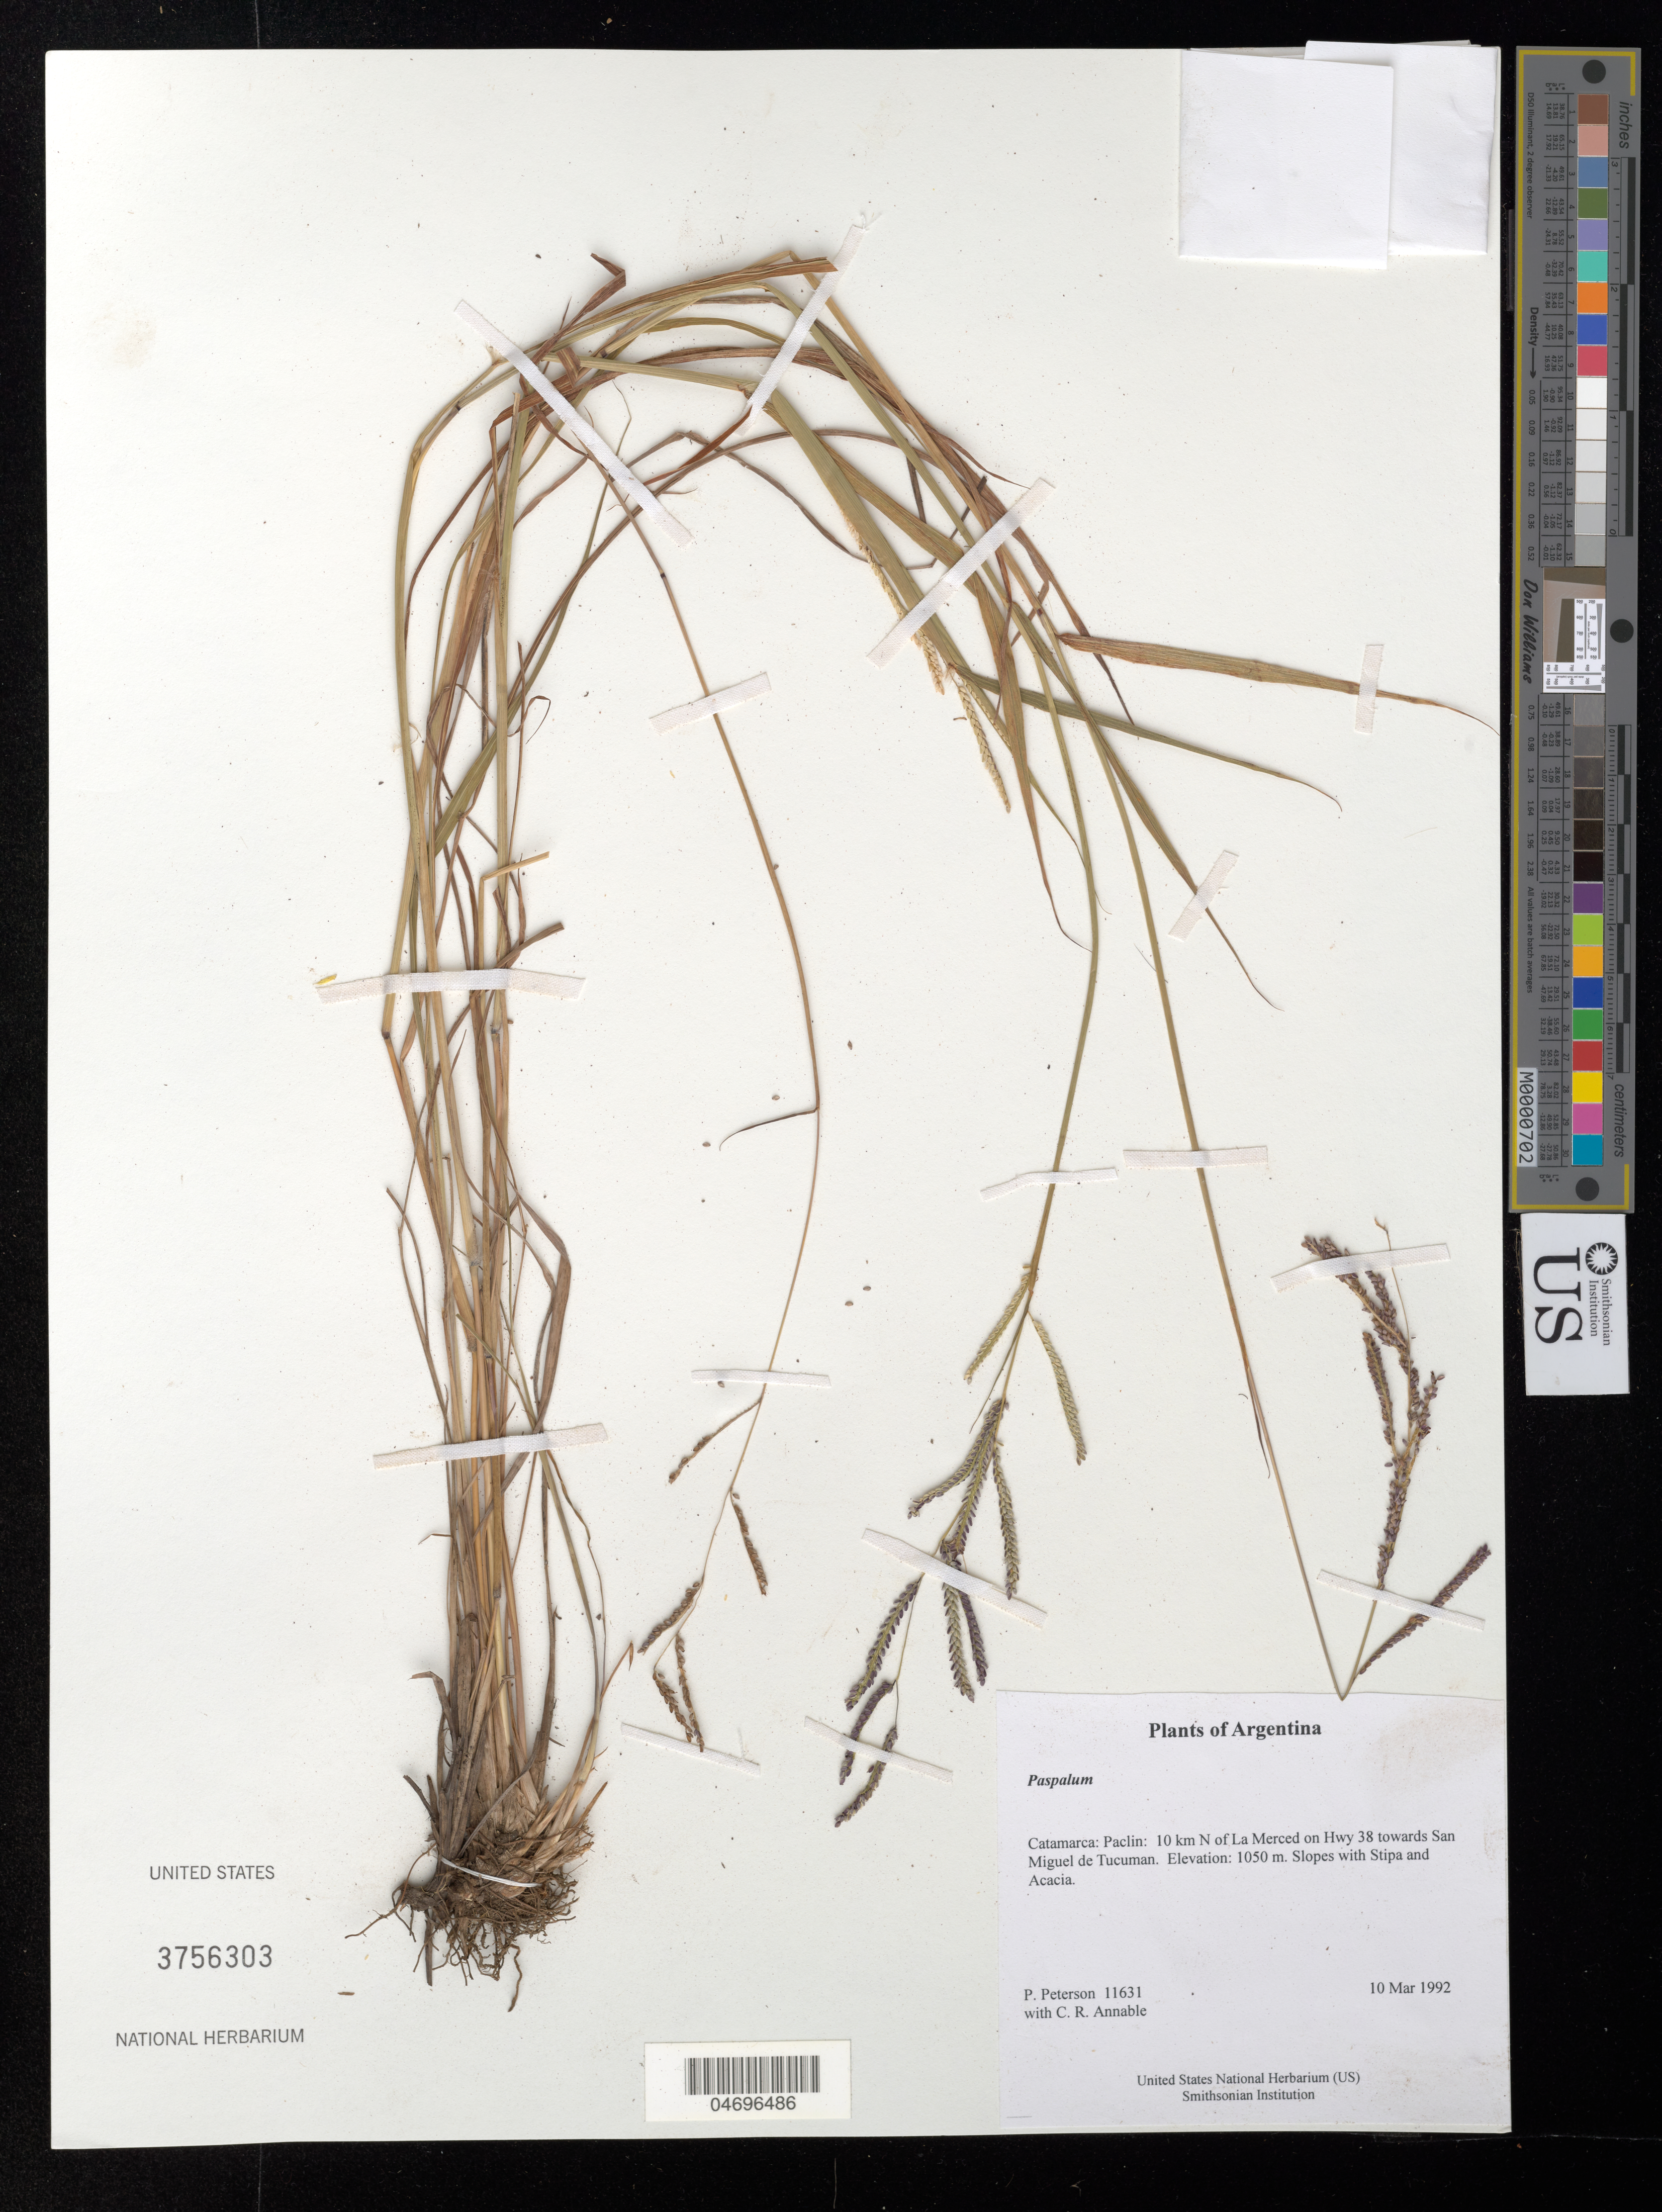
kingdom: Plantae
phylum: Tracheophyta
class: Liliopsida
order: Poales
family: Poaceae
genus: Paspalum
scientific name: Paspalum sp.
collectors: P. M. Peterson & C. R. Annable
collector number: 11631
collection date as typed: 10 Mar 1992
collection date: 1992-03-10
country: Argentina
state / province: Catamarca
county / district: Paclin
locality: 10 km N of La Merced on Hwy 38 towards San Miguel de Tucuman.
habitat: Slopes with Stipa and Acacia.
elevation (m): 1050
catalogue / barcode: US 3756303